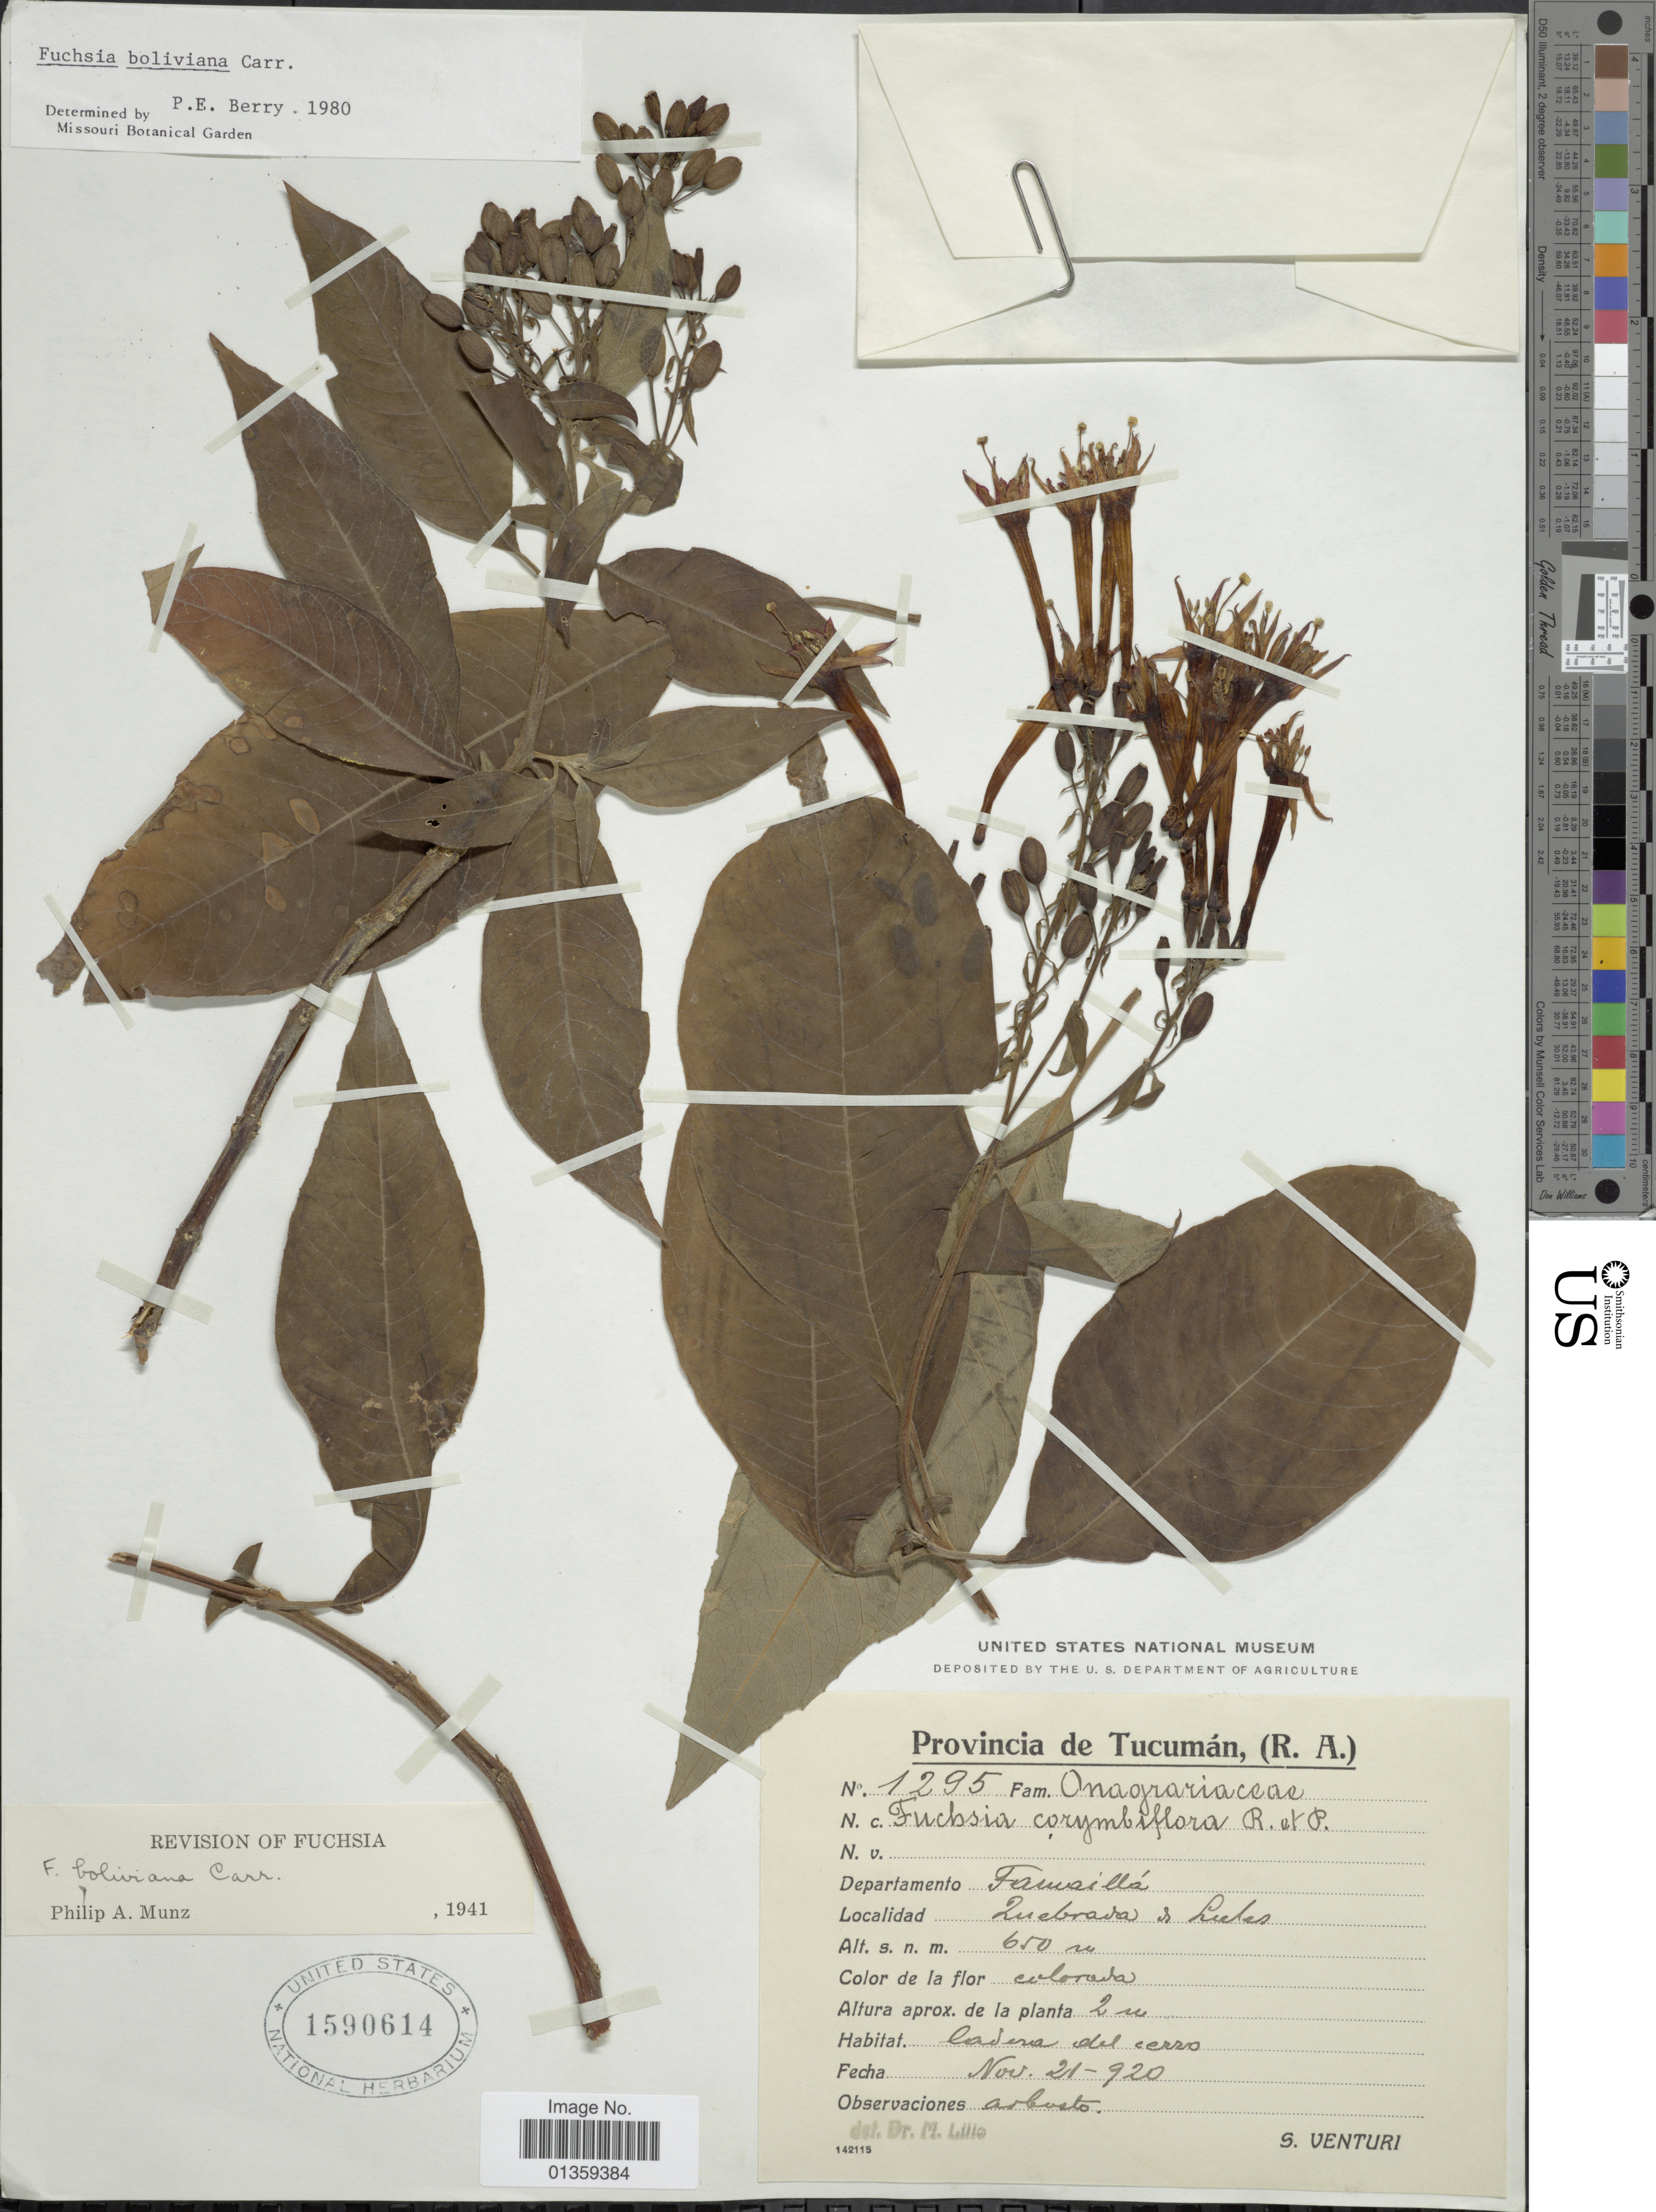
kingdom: Plantae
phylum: Tracheophyta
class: Magnoliopsida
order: Myrtales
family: Onagraceae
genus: Fuchsia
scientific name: Fuchsia boliviana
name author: Carrière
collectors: S. Venturi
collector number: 1295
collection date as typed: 920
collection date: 1920-11-21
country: Argentina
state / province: Tucuman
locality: Departamento Famaillá, Quebrada de Lules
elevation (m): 650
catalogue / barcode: US 1590614